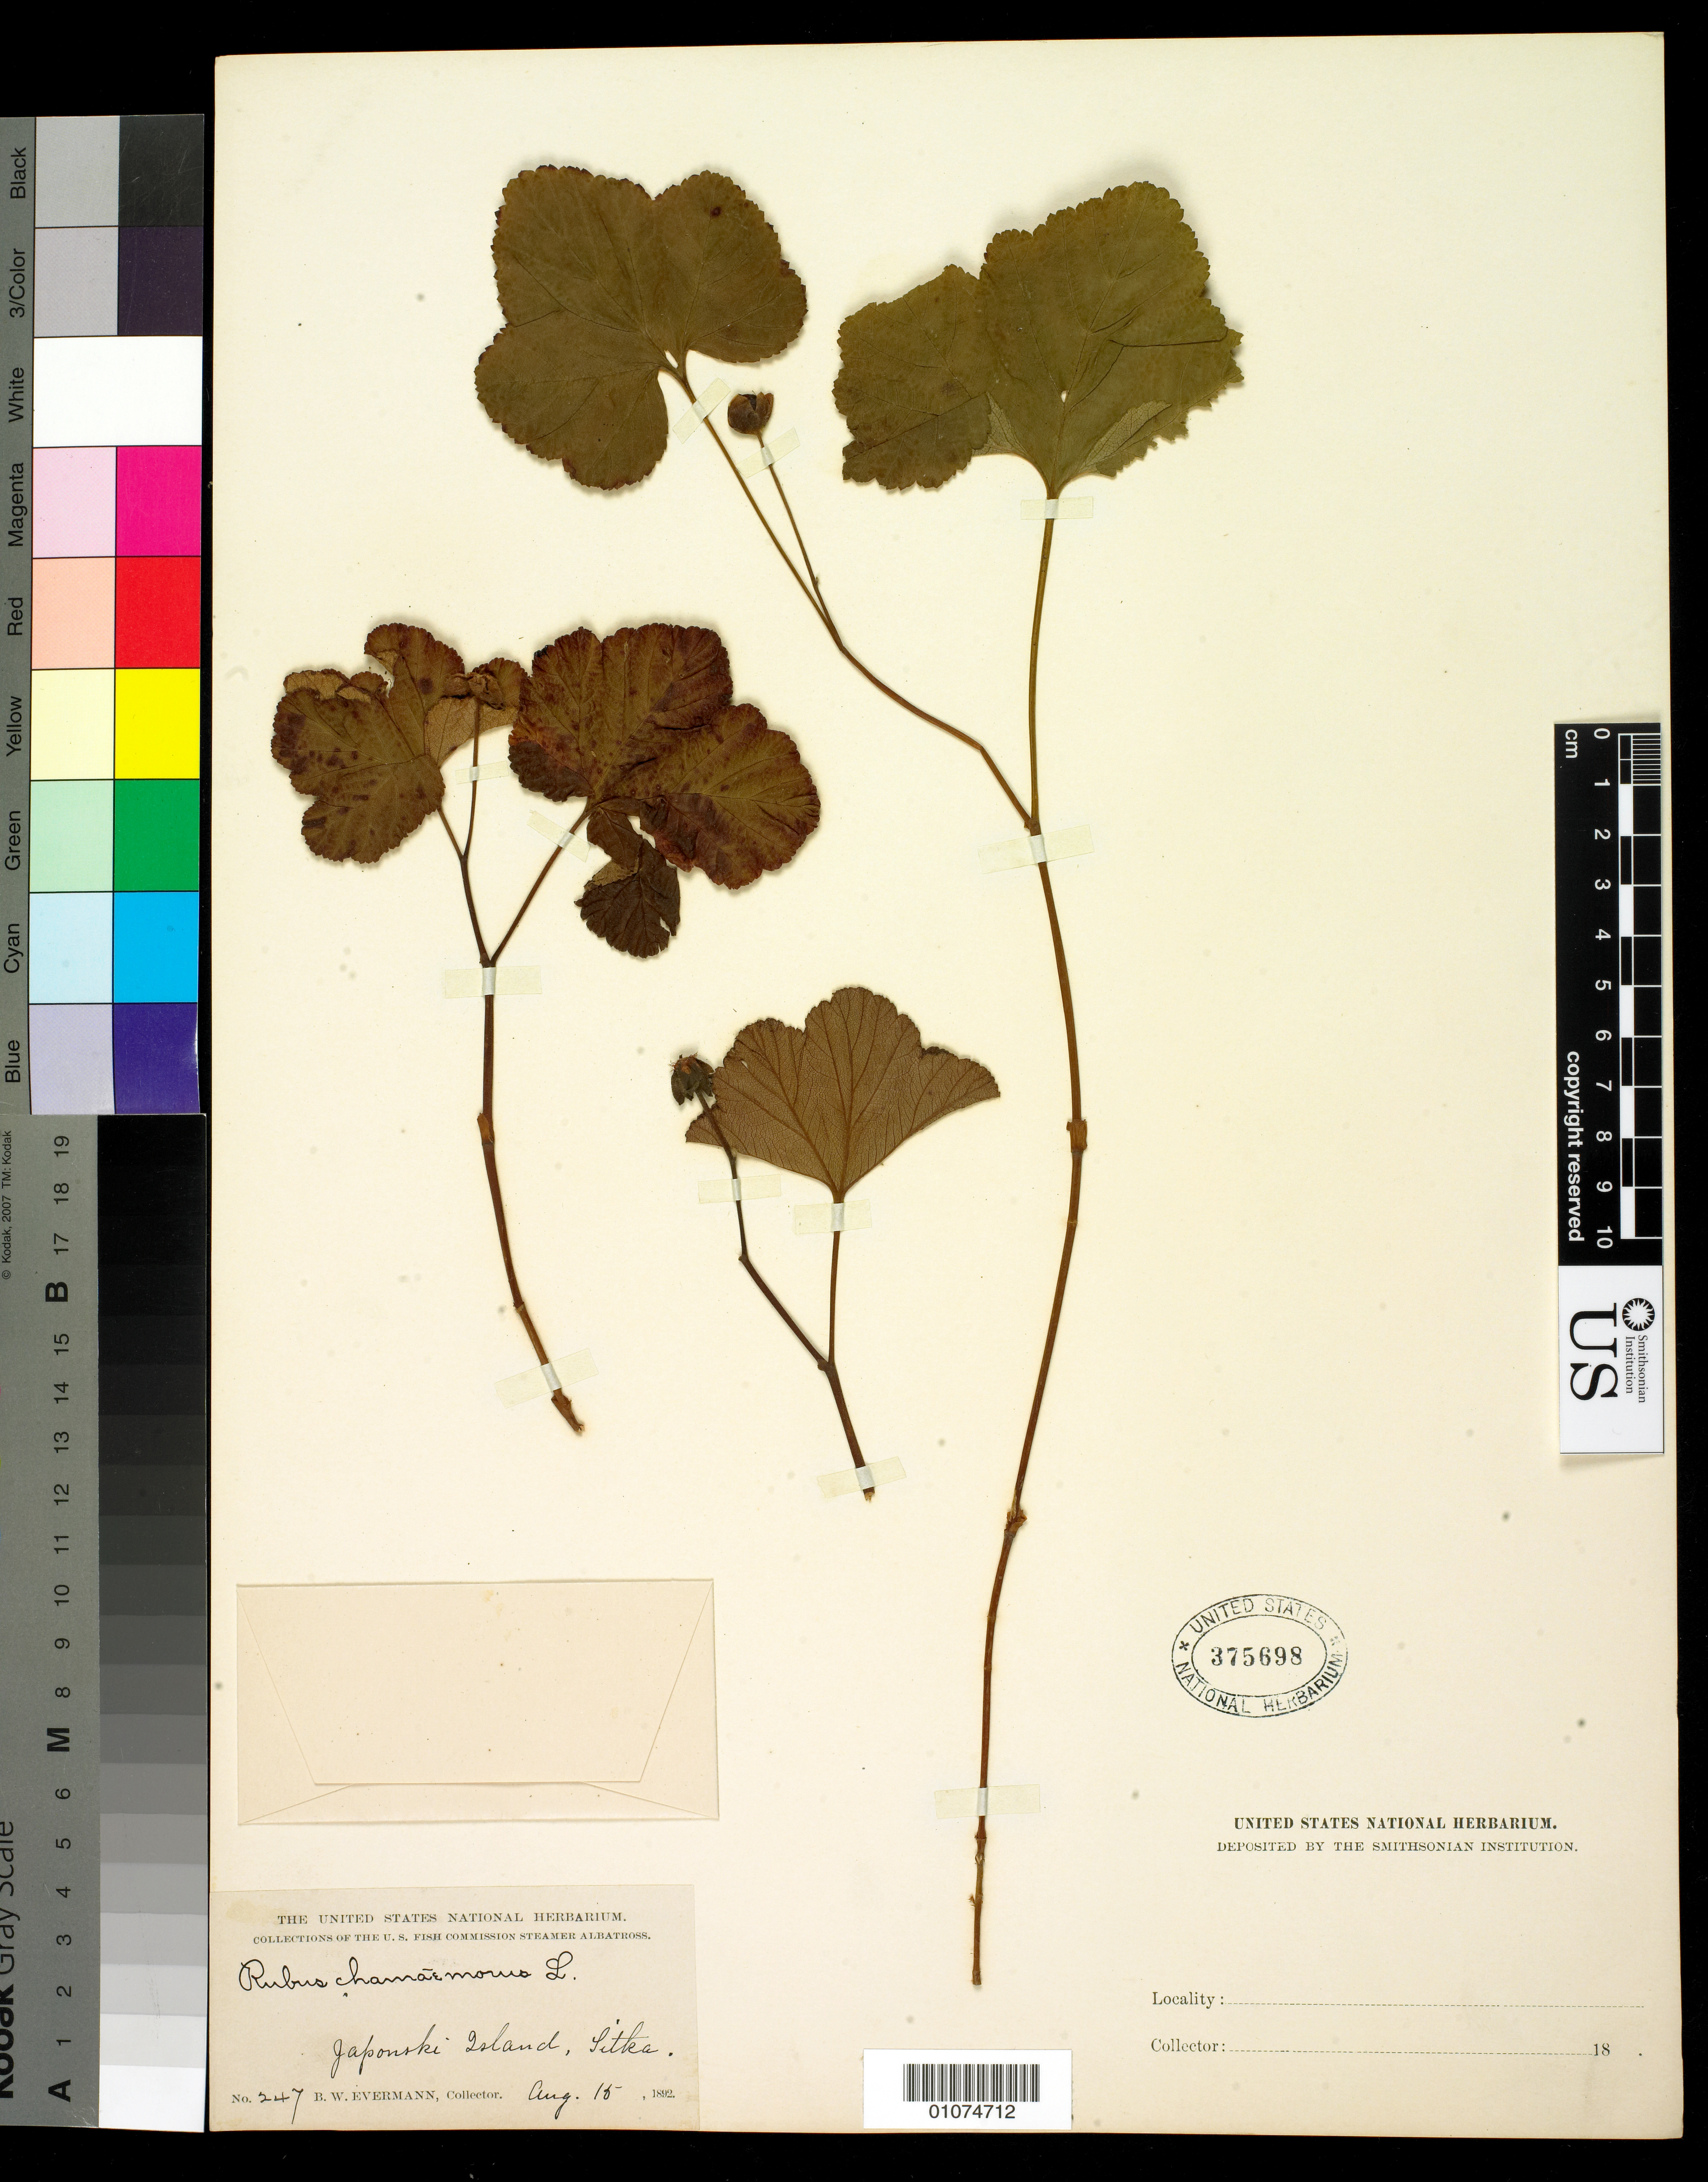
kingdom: Plantae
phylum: Tracheophyta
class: Magnoliopsida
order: Rosales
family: Rosaceae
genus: Rubus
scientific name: Rubus chamaemorus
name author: L.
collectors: B. W. Evermann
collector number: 247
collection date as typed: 15 Aug 1892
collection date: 1892-08-15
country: United States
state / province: Alaska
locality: Japonski Island, Sitka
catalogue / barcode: US 375698